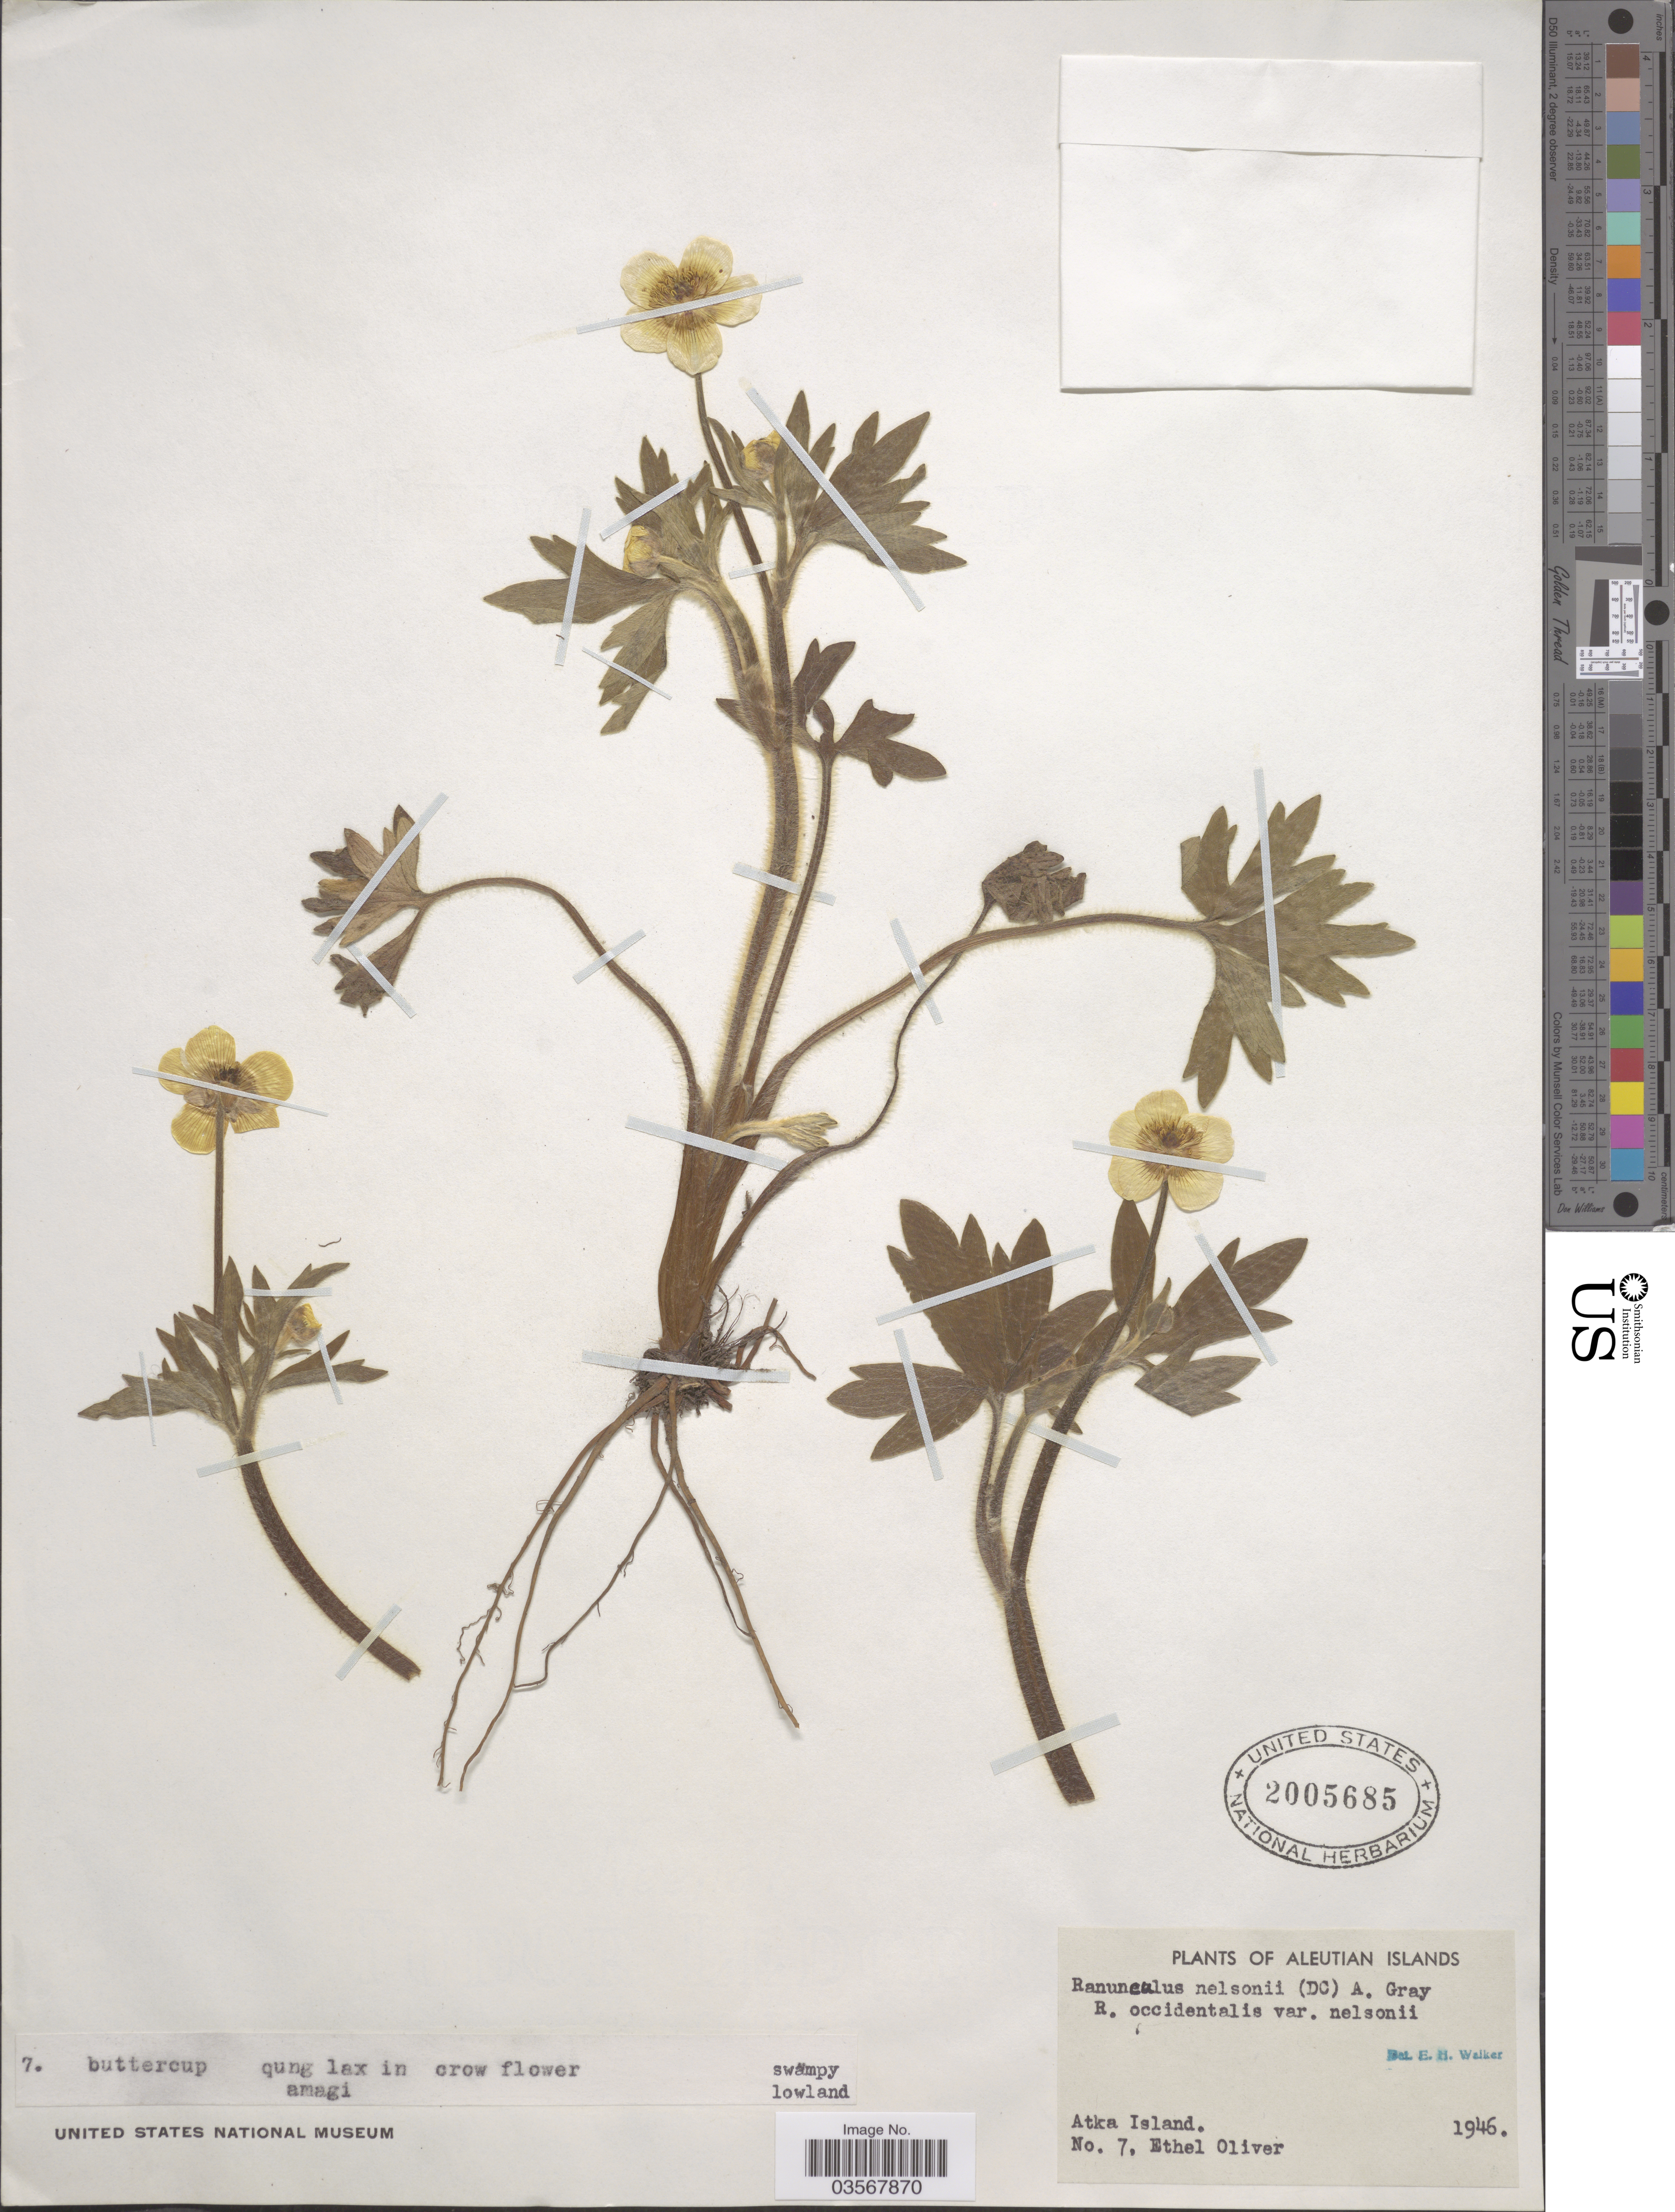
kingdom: Plantae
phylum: Tracheophyta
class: Magnoliopsida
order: Ranunculales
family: Ranunculaceae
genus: Ranunculus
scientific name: Ranunculus occidentalis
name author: Nutt.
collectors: E. Oliver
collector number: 7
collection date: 1946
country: United States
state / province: Alaska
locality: Aleutian Islands. Atka Island.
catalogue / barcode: US 2005685